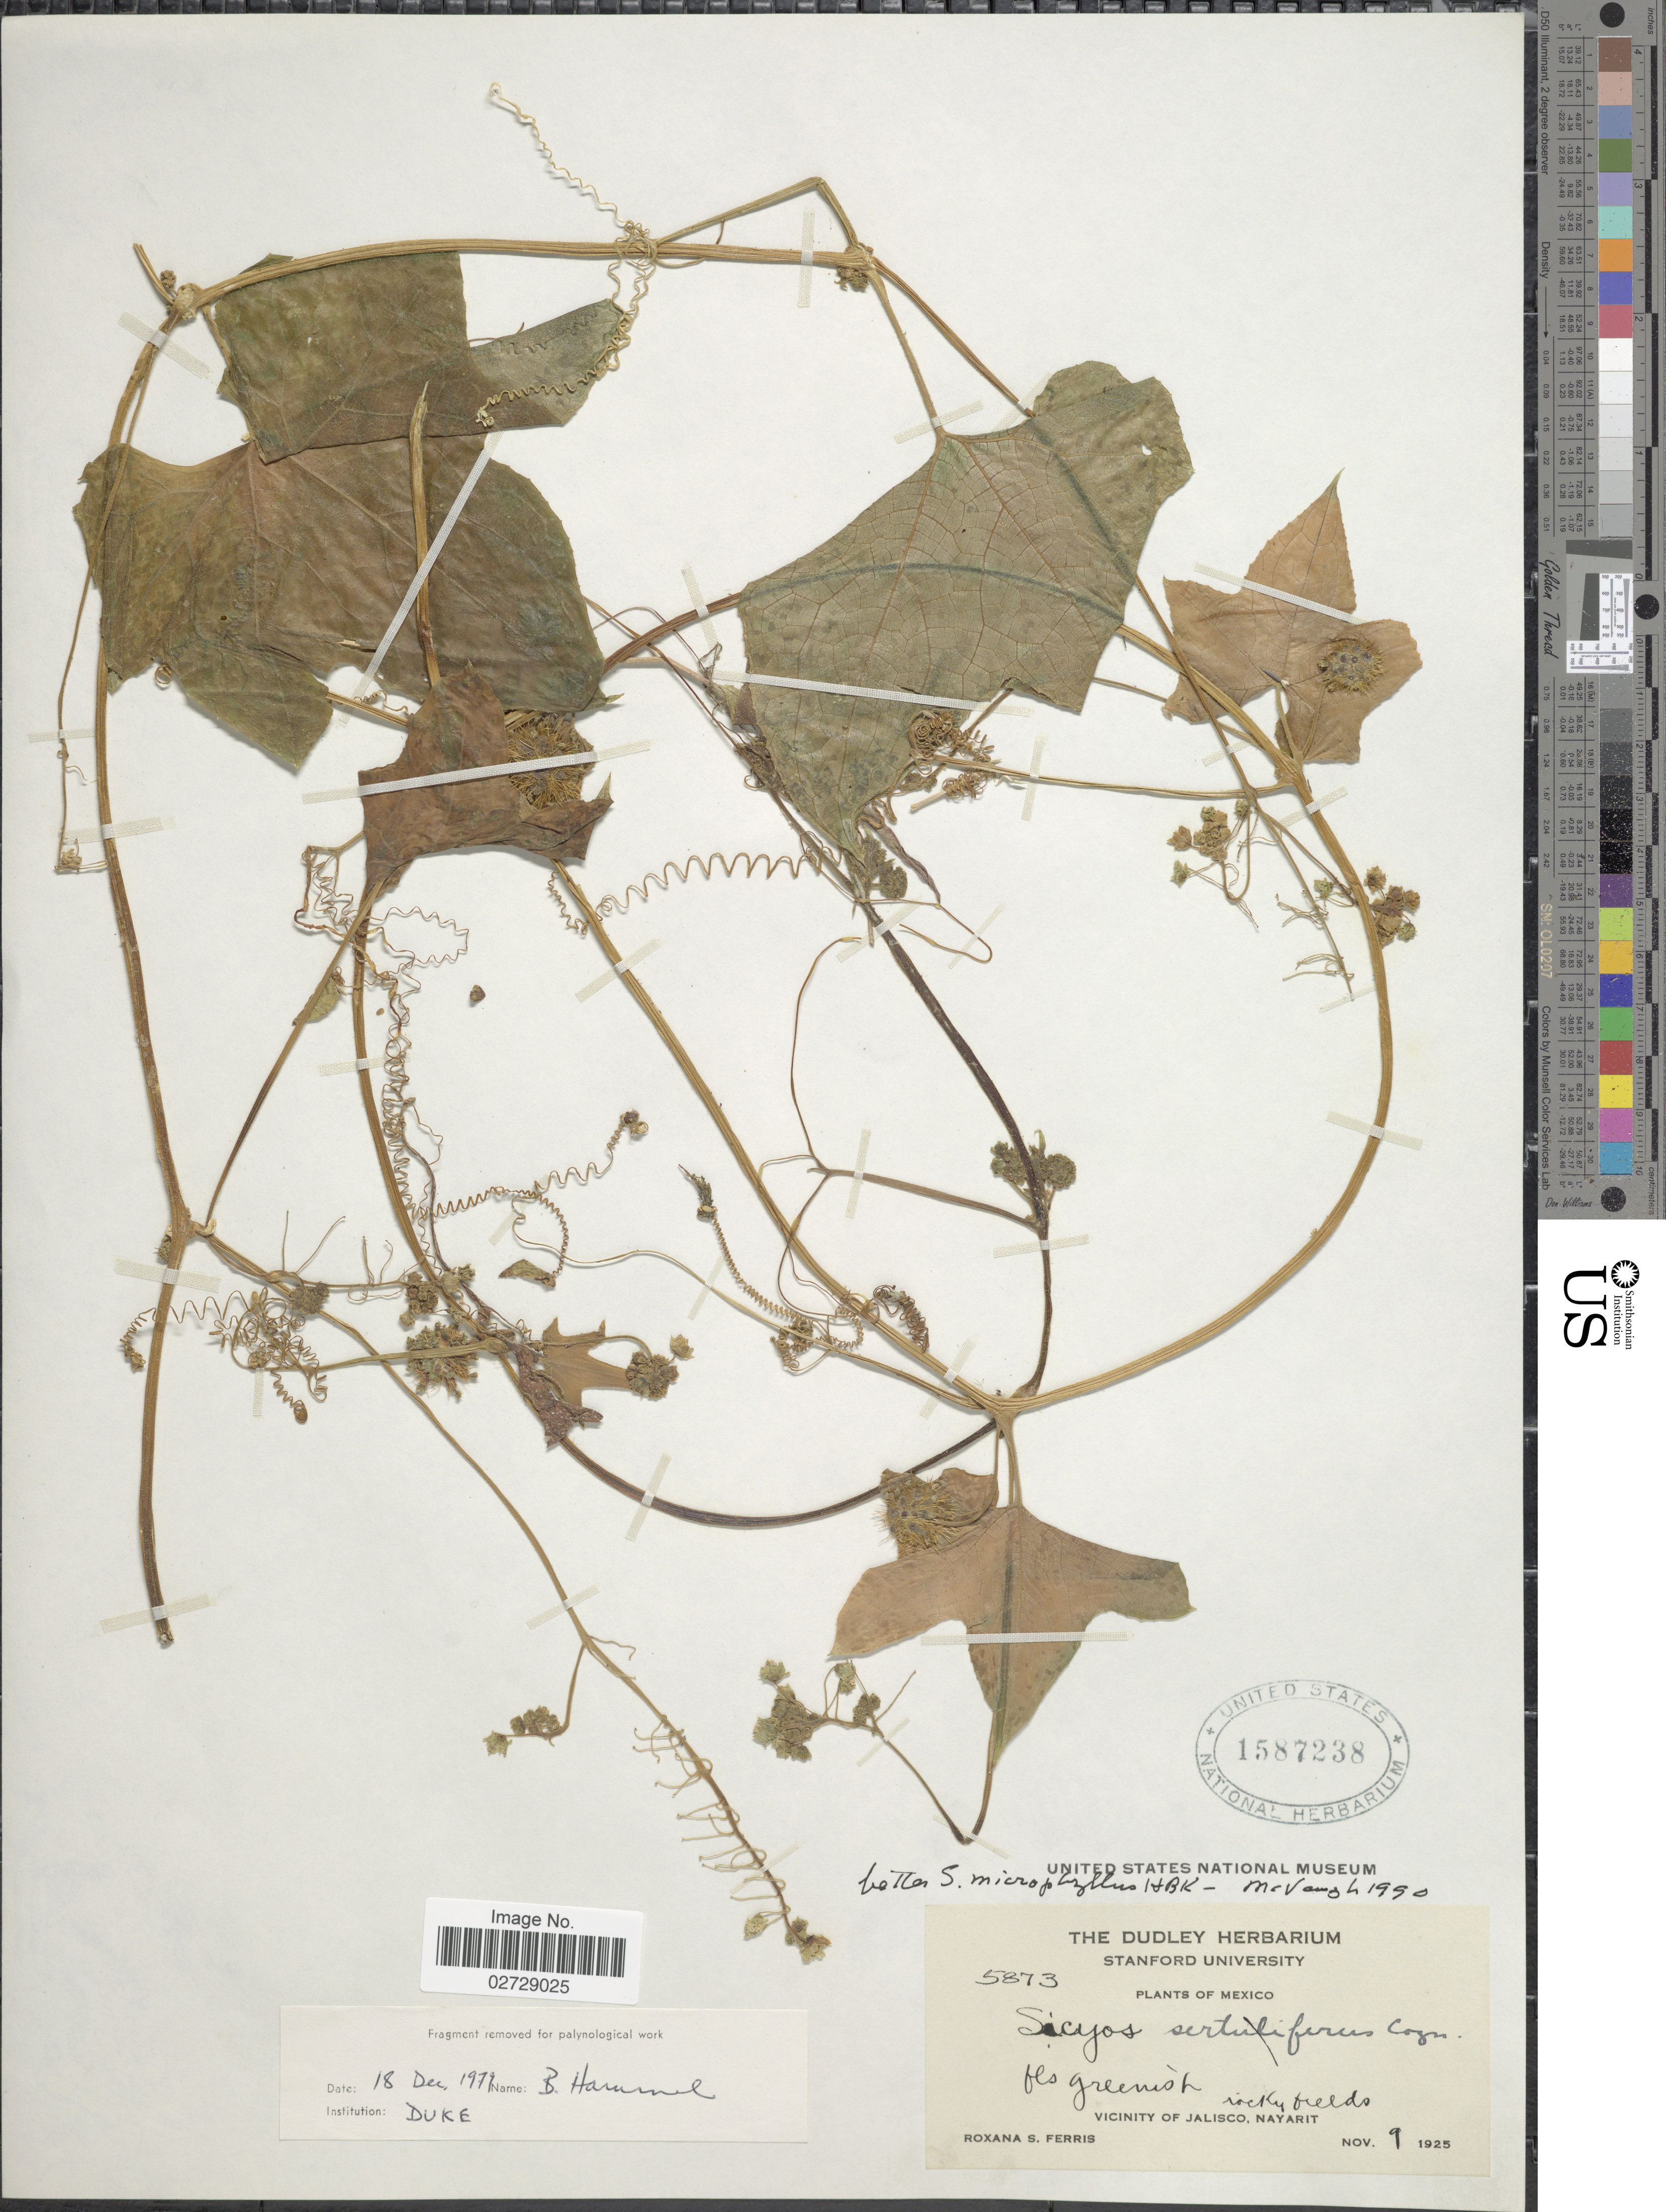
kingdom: Plantae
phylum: Tracheophyta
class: Magnoliopsida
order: Cucurbitales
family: Cucurbitaceae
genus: Sicyos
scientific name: Sicyos microphyllus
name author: Kunth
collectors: R. S. Ferris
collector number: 5873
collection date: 1925-11-09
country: Mexico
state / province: Nayarit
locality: Rocky fields, Vicinity of Jalisco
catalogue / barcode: US 1587238